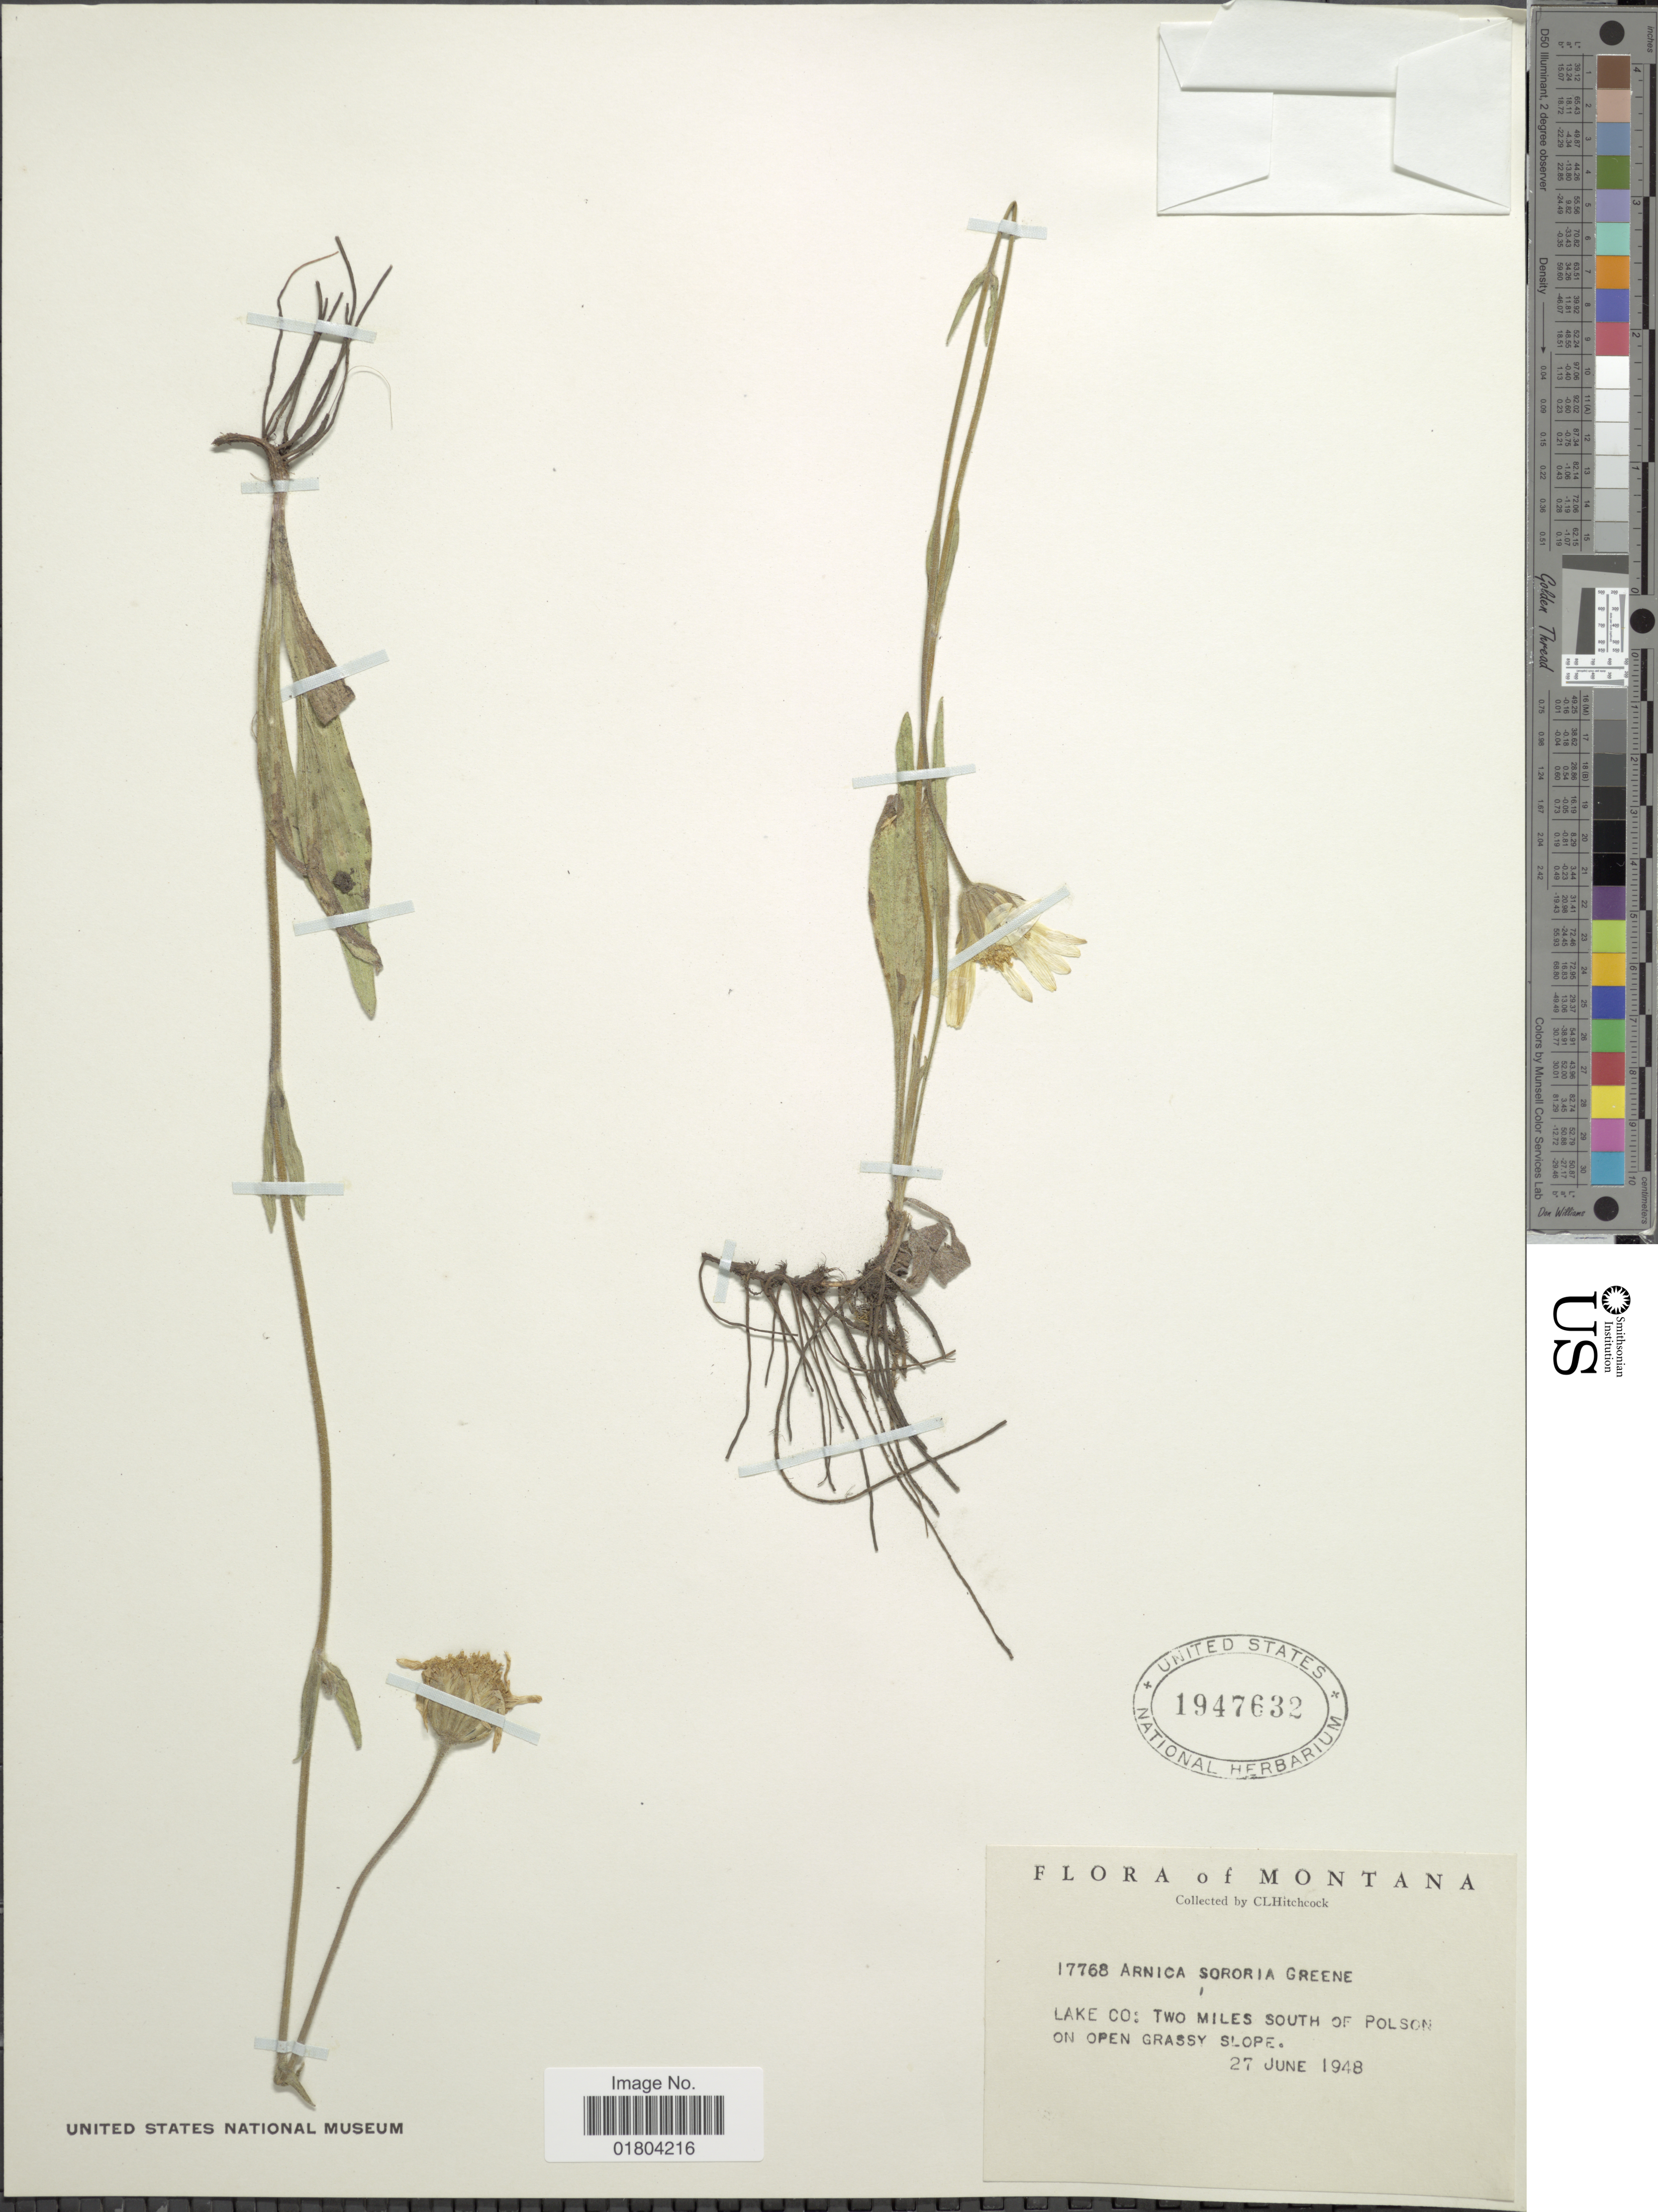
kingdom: Plantae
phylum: Tracheophyta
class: Magnoliopsida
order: Asterales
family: Asteraceae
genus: Arnica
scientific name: Arnica sororia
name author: Greene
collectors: C. L. Hitchcock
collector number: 17768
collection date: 1948-06-27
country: United States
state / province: Montana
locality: Lake Co: Two Miles South of Polson on open grassy slope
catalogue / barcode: US 1947632